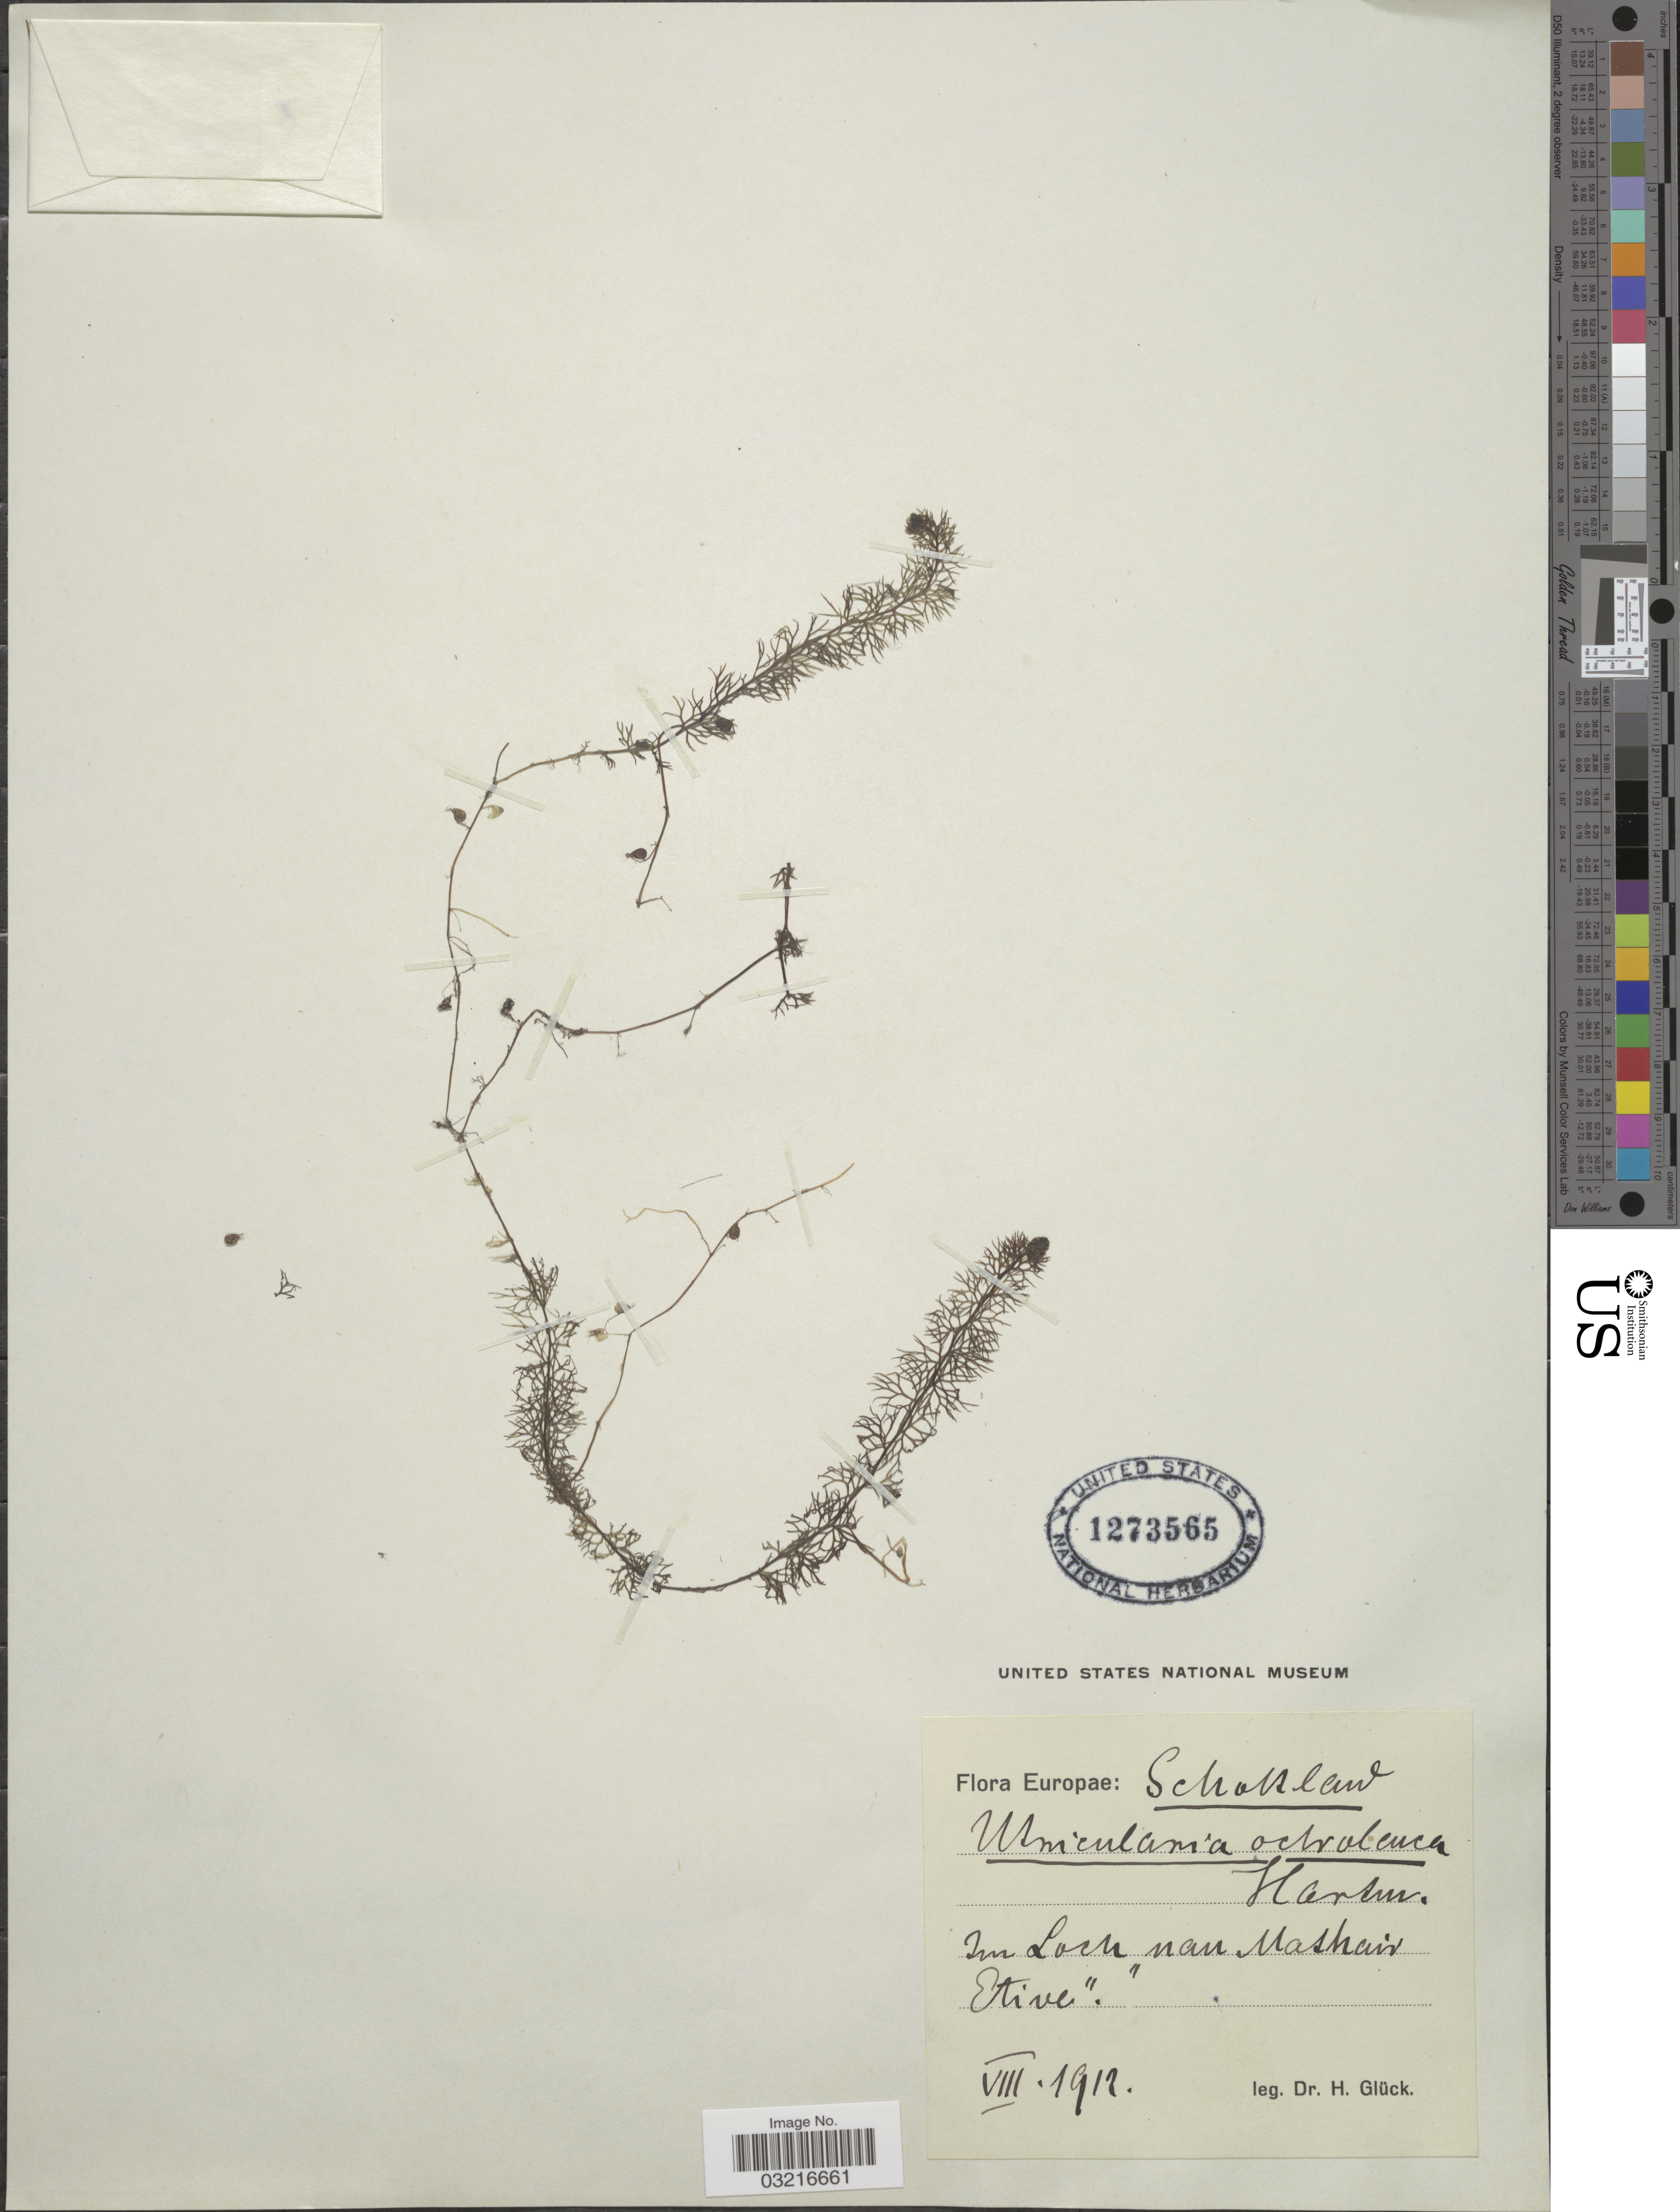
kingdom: Plantae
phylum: Tracheophyta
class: Magnoliopsida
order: Lamiales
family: Lentibulariaceae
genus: Utricularia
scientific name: Utricularia ochroleuca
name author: Hartm.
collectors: H. Glück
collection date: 1912-08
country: United Kingdom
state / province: Scotland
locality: Schottland, Im Loch nan Mathair Etive.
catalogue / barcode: US 1273565